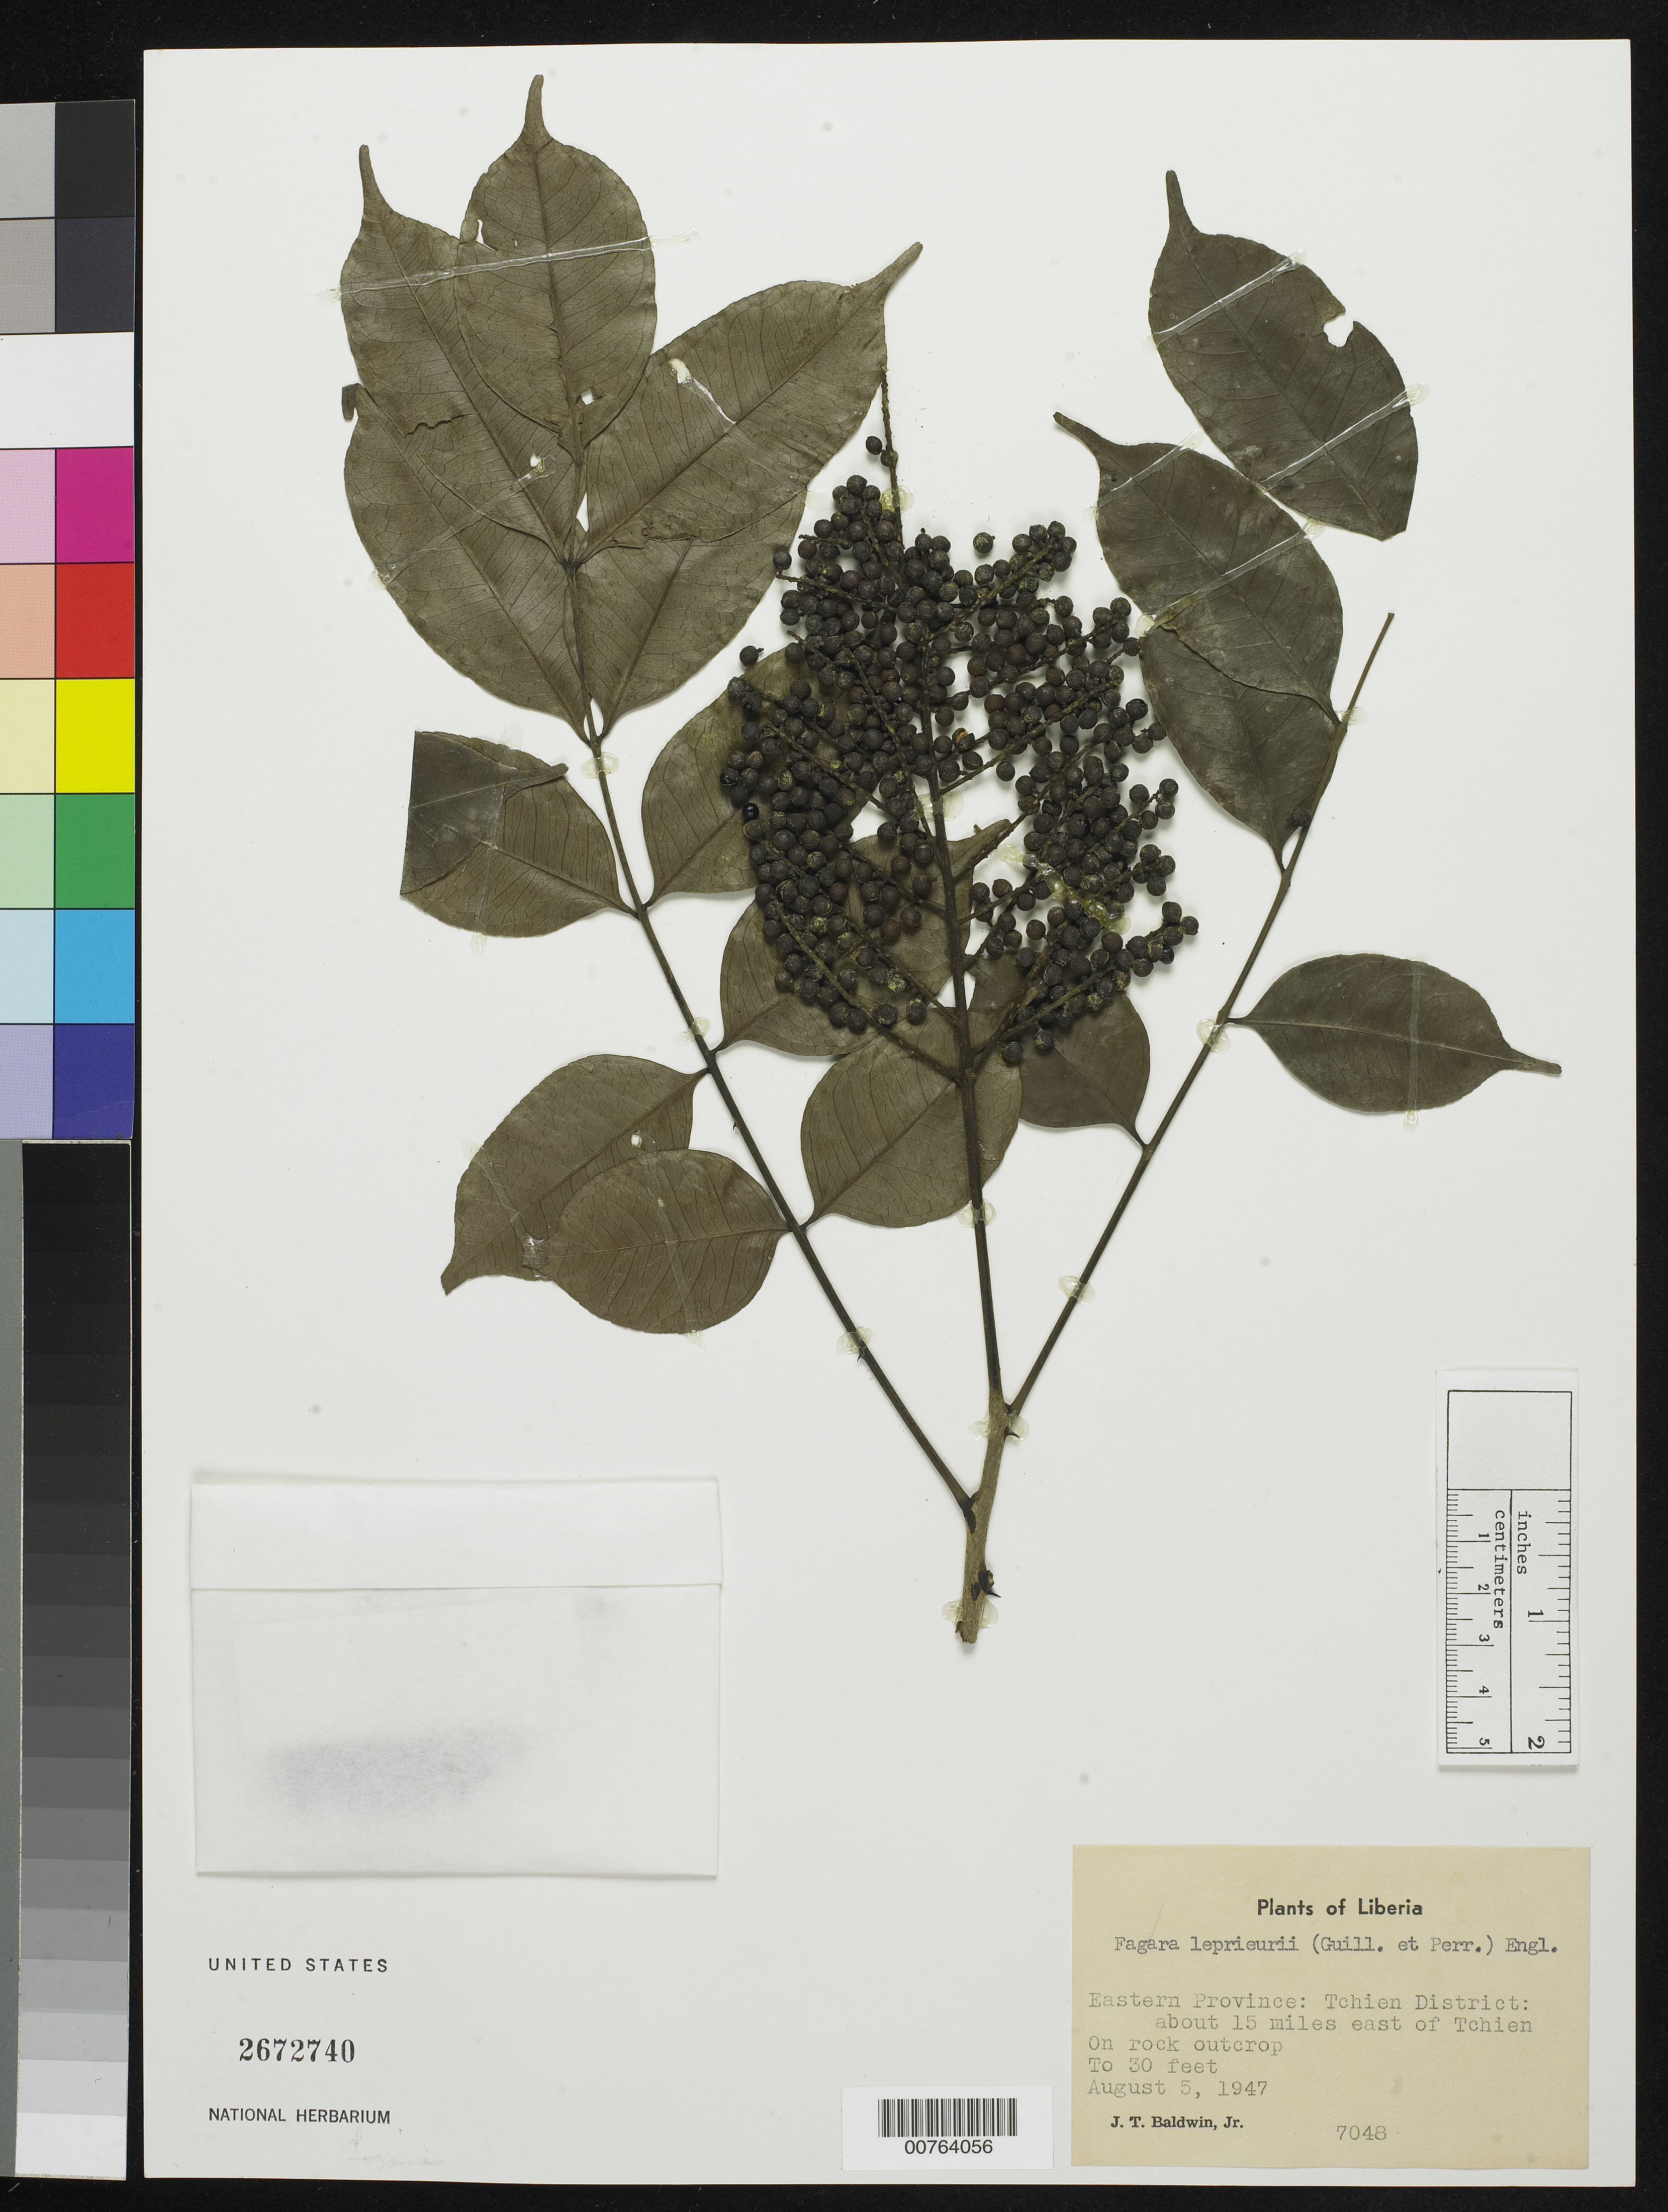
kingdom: Plantae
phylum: Tracheophyta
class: Magnoliopsida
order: Sapindales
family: Rutaceae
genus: Zanthoxylum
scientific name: Zanthoxylum leprieurii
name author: Guill. & Perr.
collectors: J. T. Baldwin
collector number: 7048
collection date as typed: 5 Aug 1947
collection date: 1947-08-05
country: Liberia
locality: Eastern Province: Tchien District, about 15 miles E of Tchien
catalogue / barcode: US 2672740